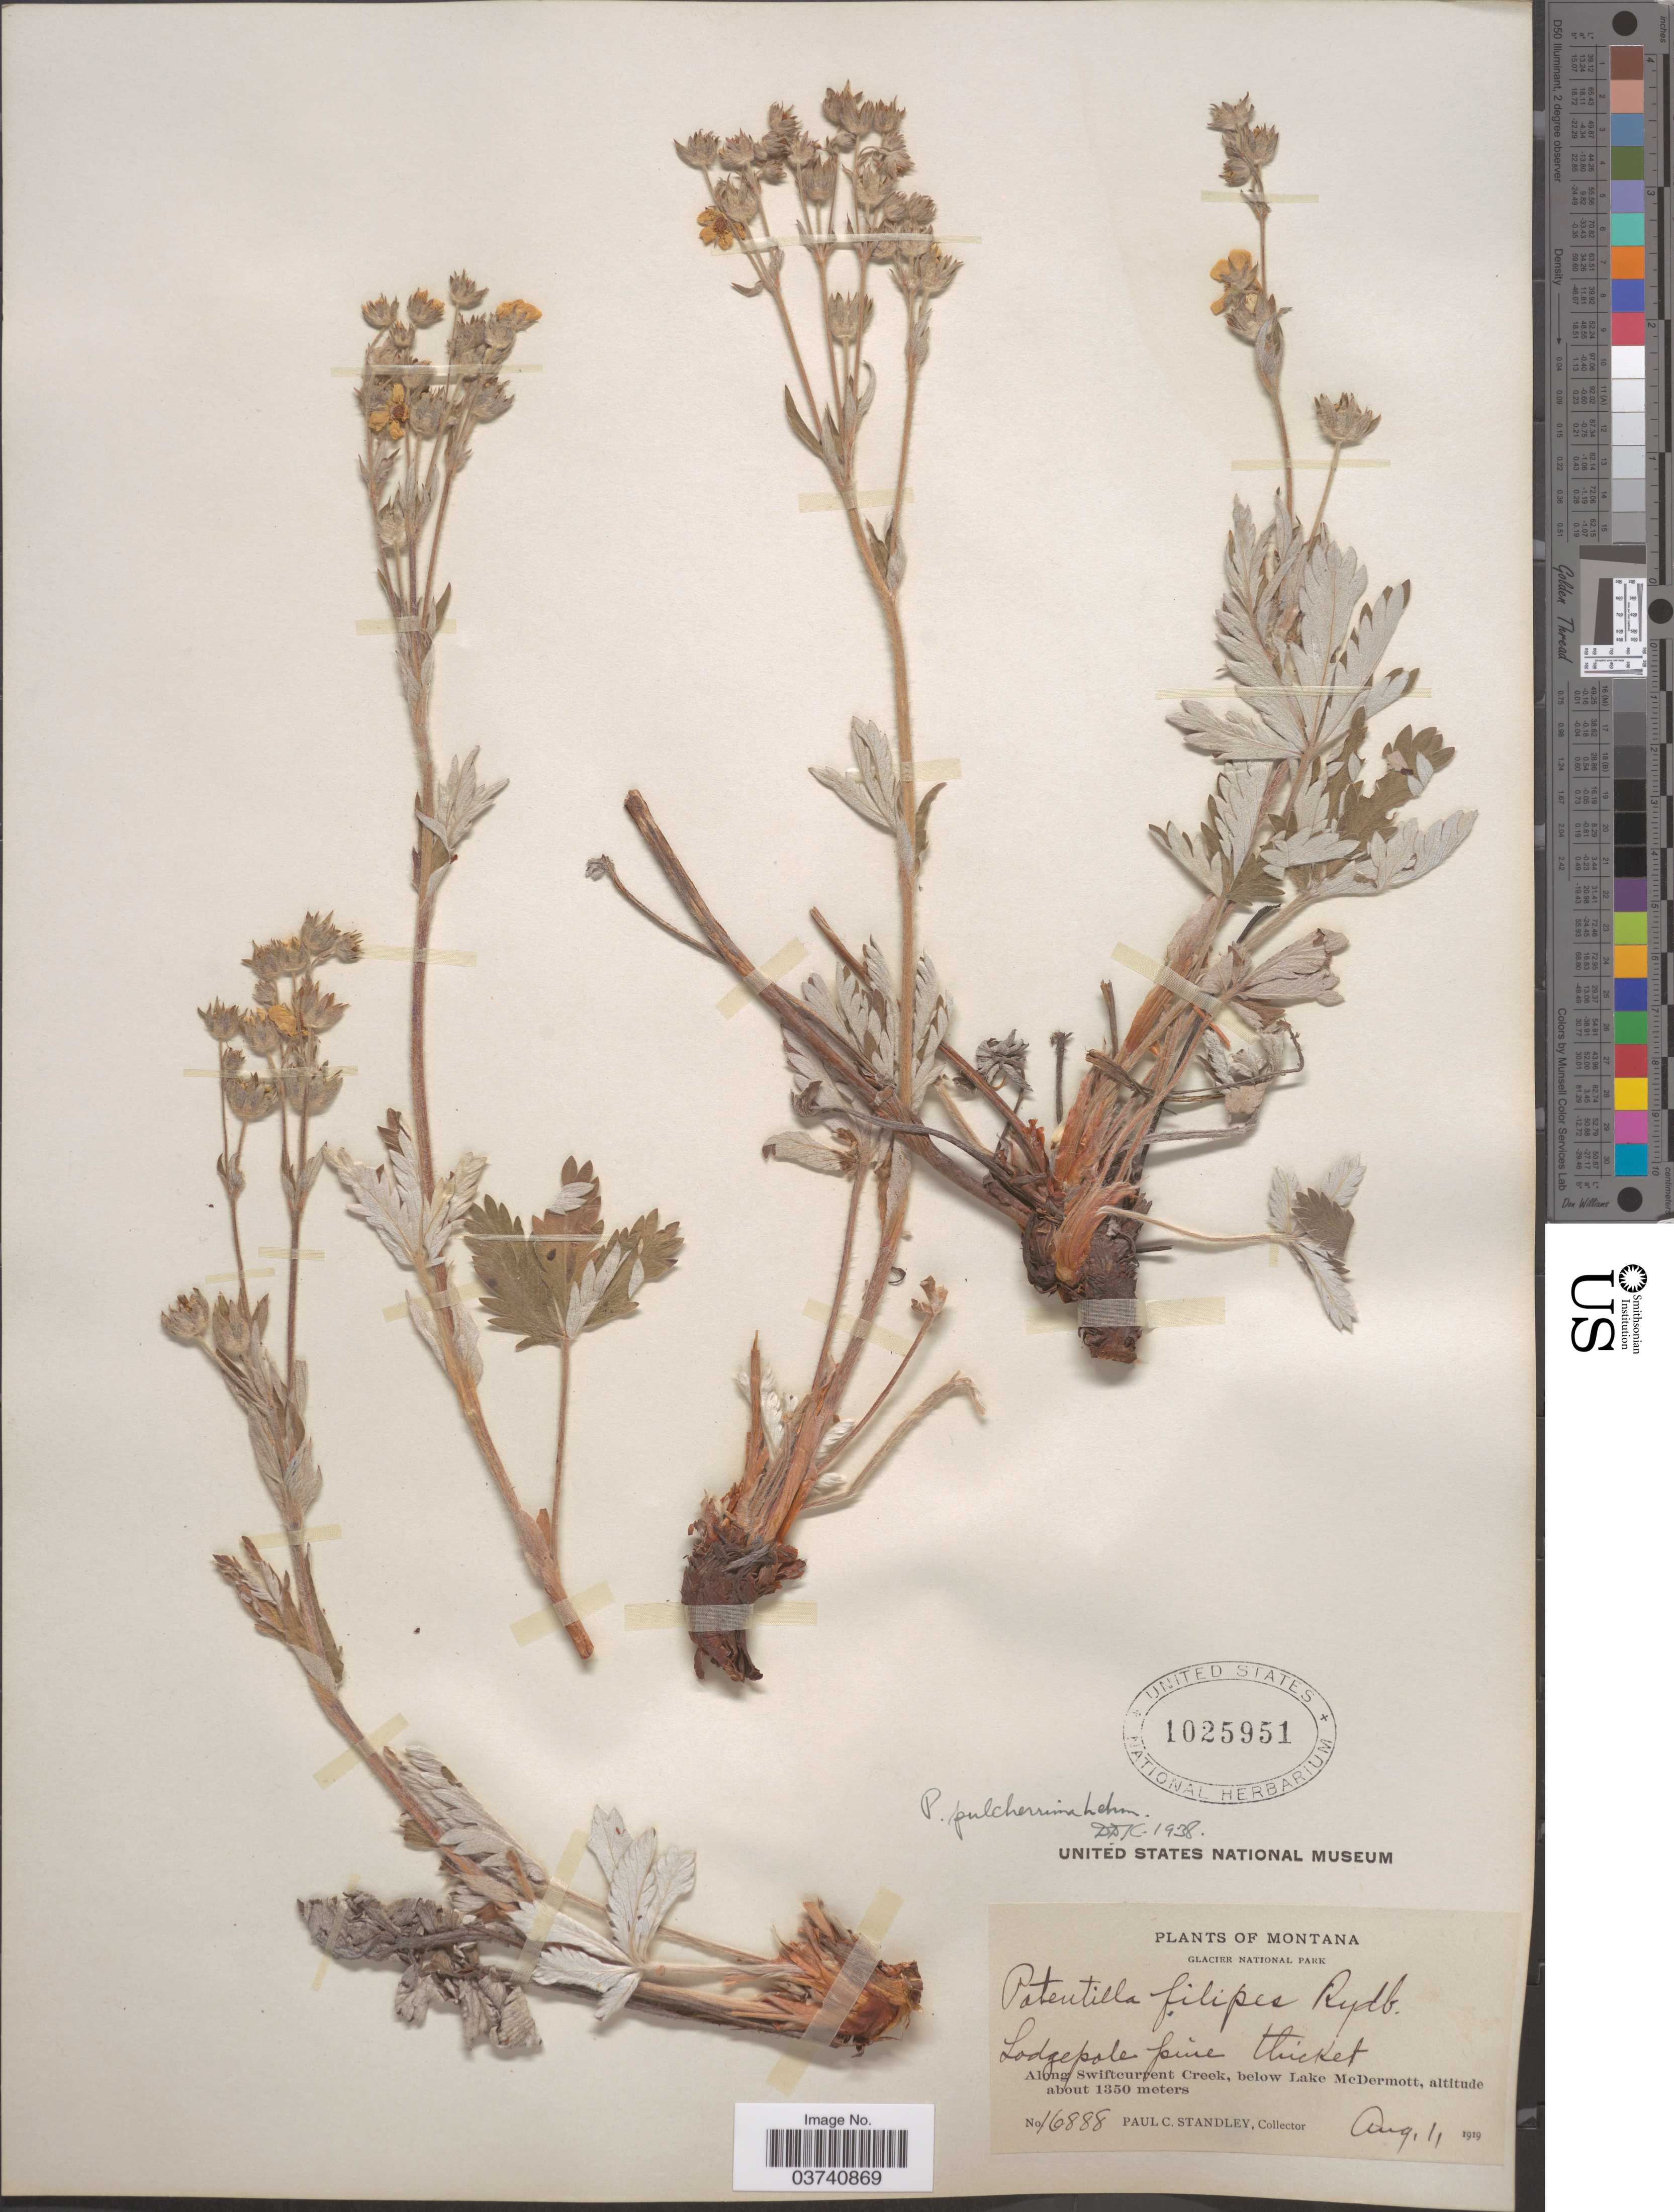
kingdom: Plantae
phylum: Tracheophyta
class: Magnoliopsida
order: Rosales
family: Rosaceae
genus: Potentilla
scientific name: Potentilla pulcherrima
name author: Lehm.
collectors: P. C. Standley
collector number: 16888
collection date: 1919-08-11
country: United States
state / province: Montana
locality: Glacier National Park. Along Swiftcurrent Creek, below Lake McDermott.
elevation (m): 1350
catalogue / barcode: US 1025951